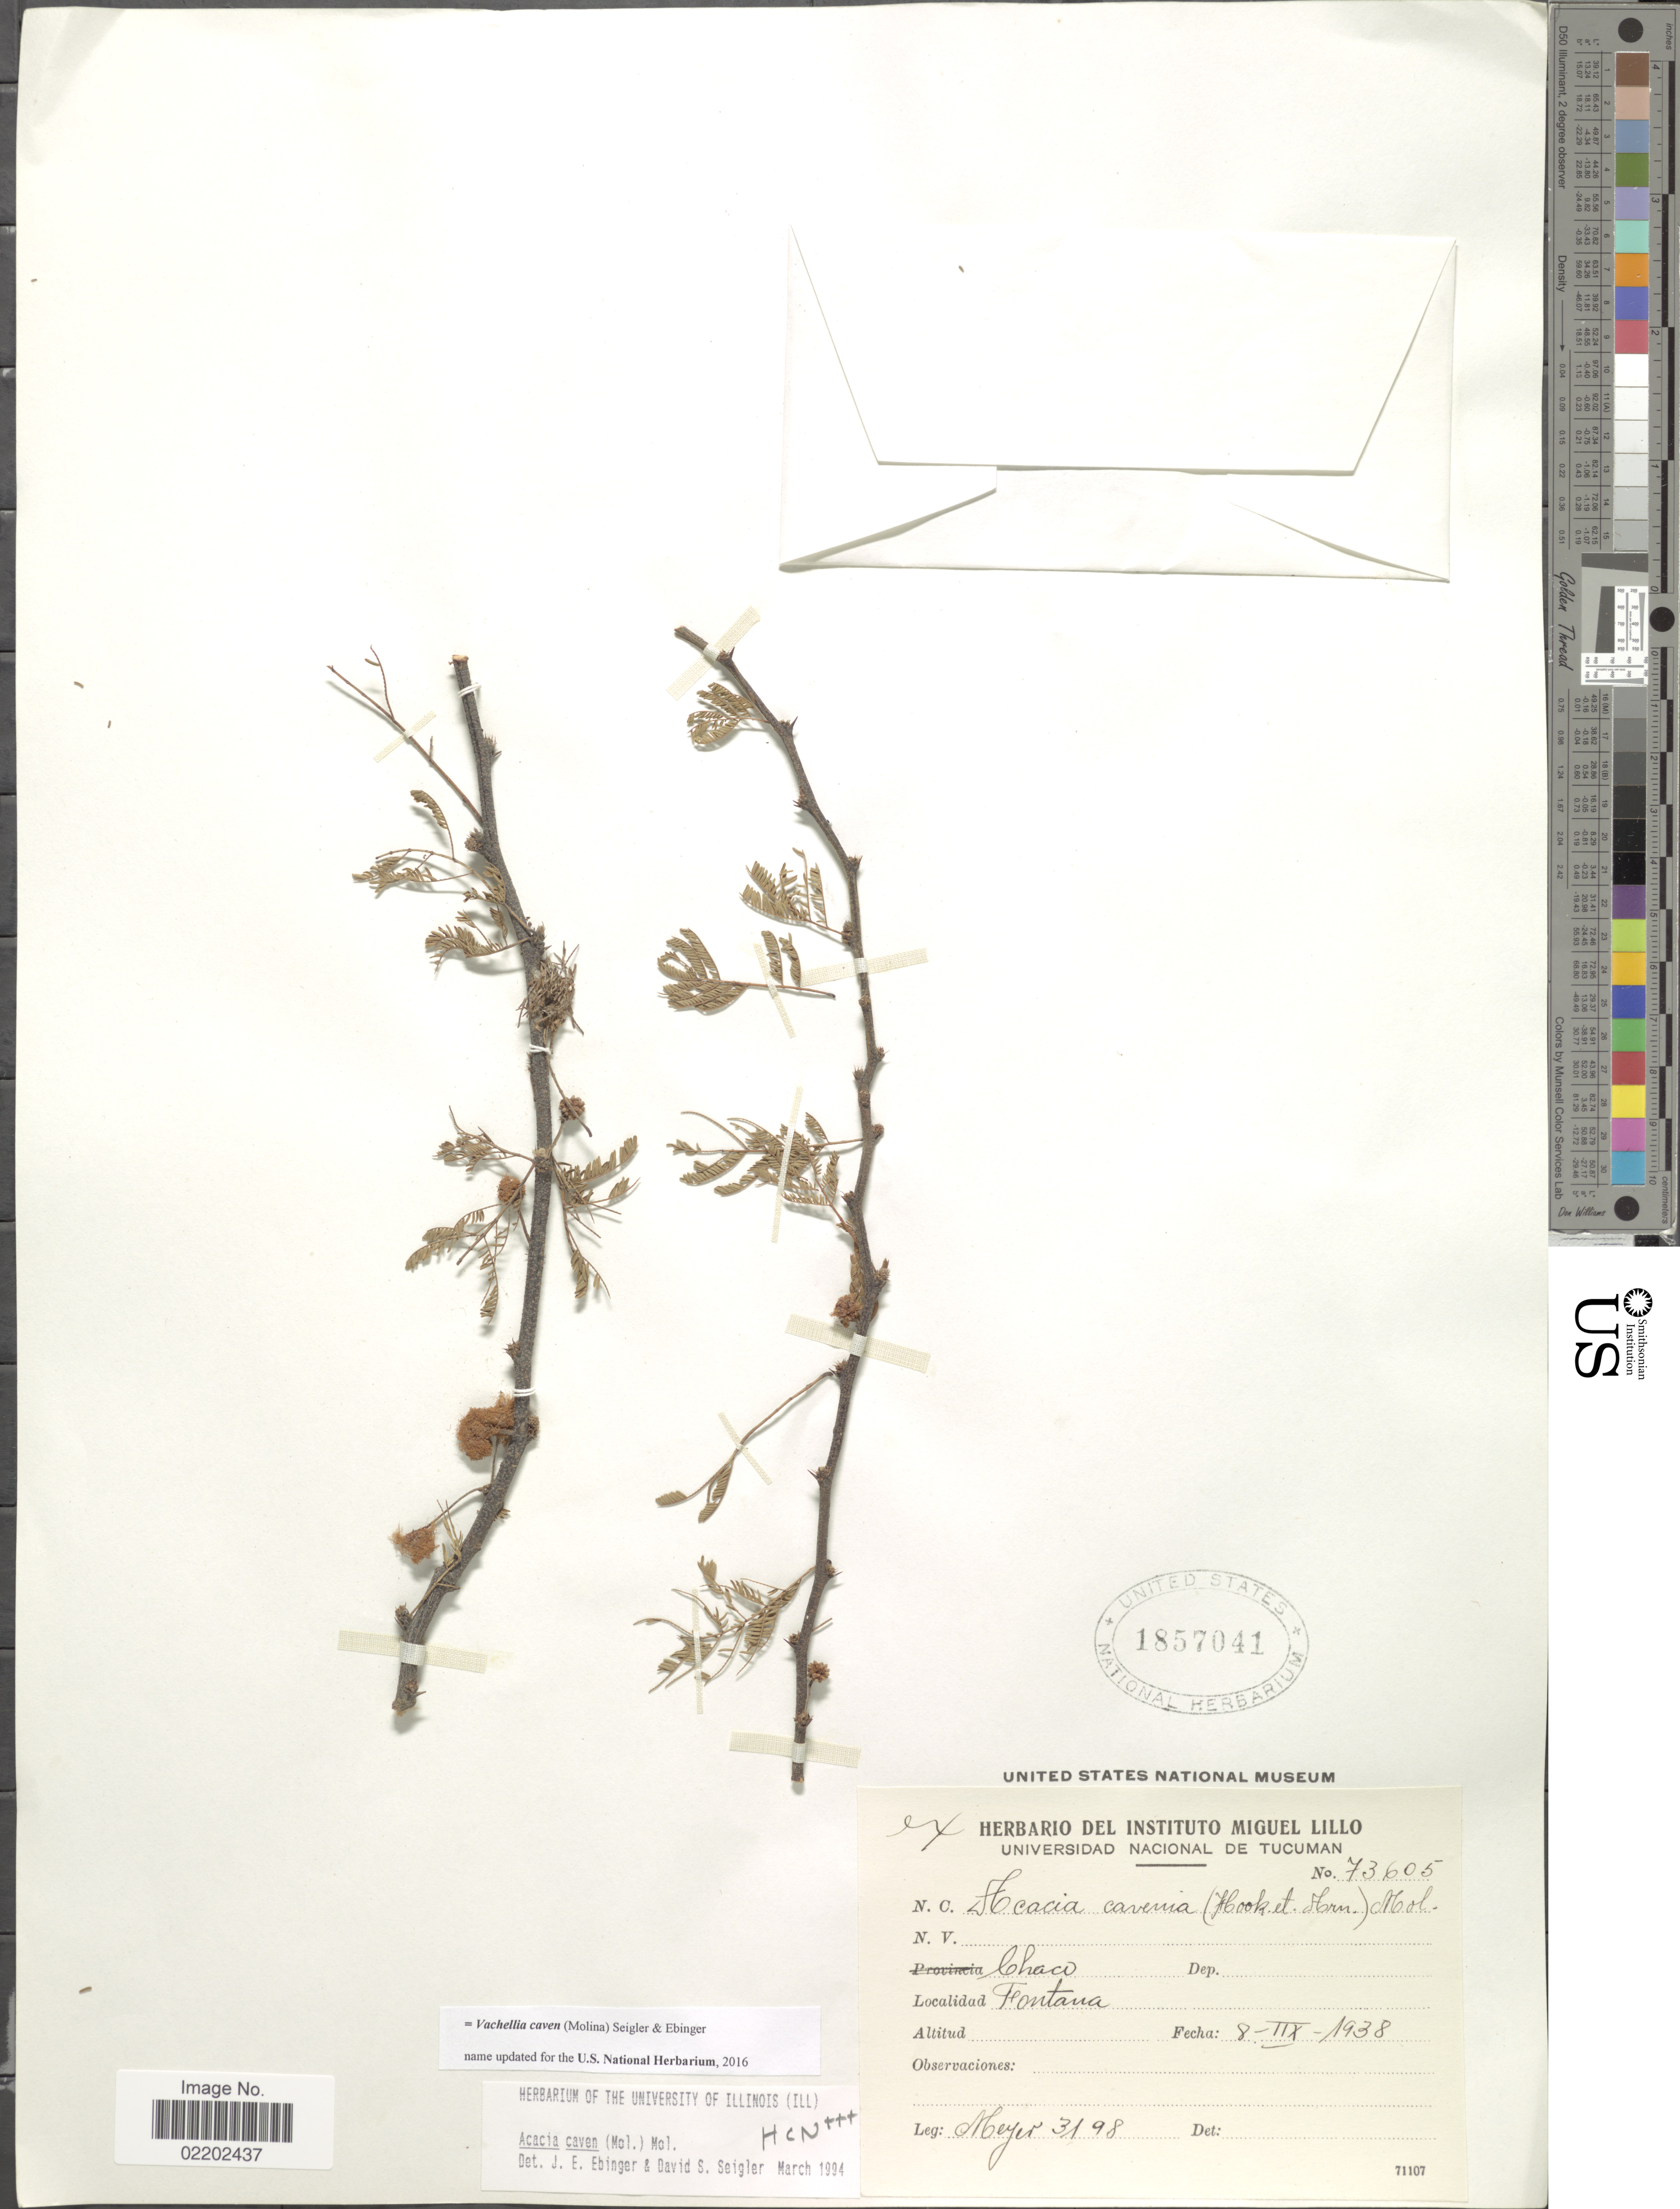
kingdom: Plantae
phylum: Tracheophyta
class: Magnoliopsida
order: Fabales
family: Fabaceae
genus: Vachellia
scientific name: Vachellia caven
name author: (Molina) Seigler & Ebinger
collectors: -- Meyer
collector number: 3198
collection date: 1938-12-08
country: Argentina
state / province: Chaco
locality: Fontana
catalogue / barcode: US 1857041